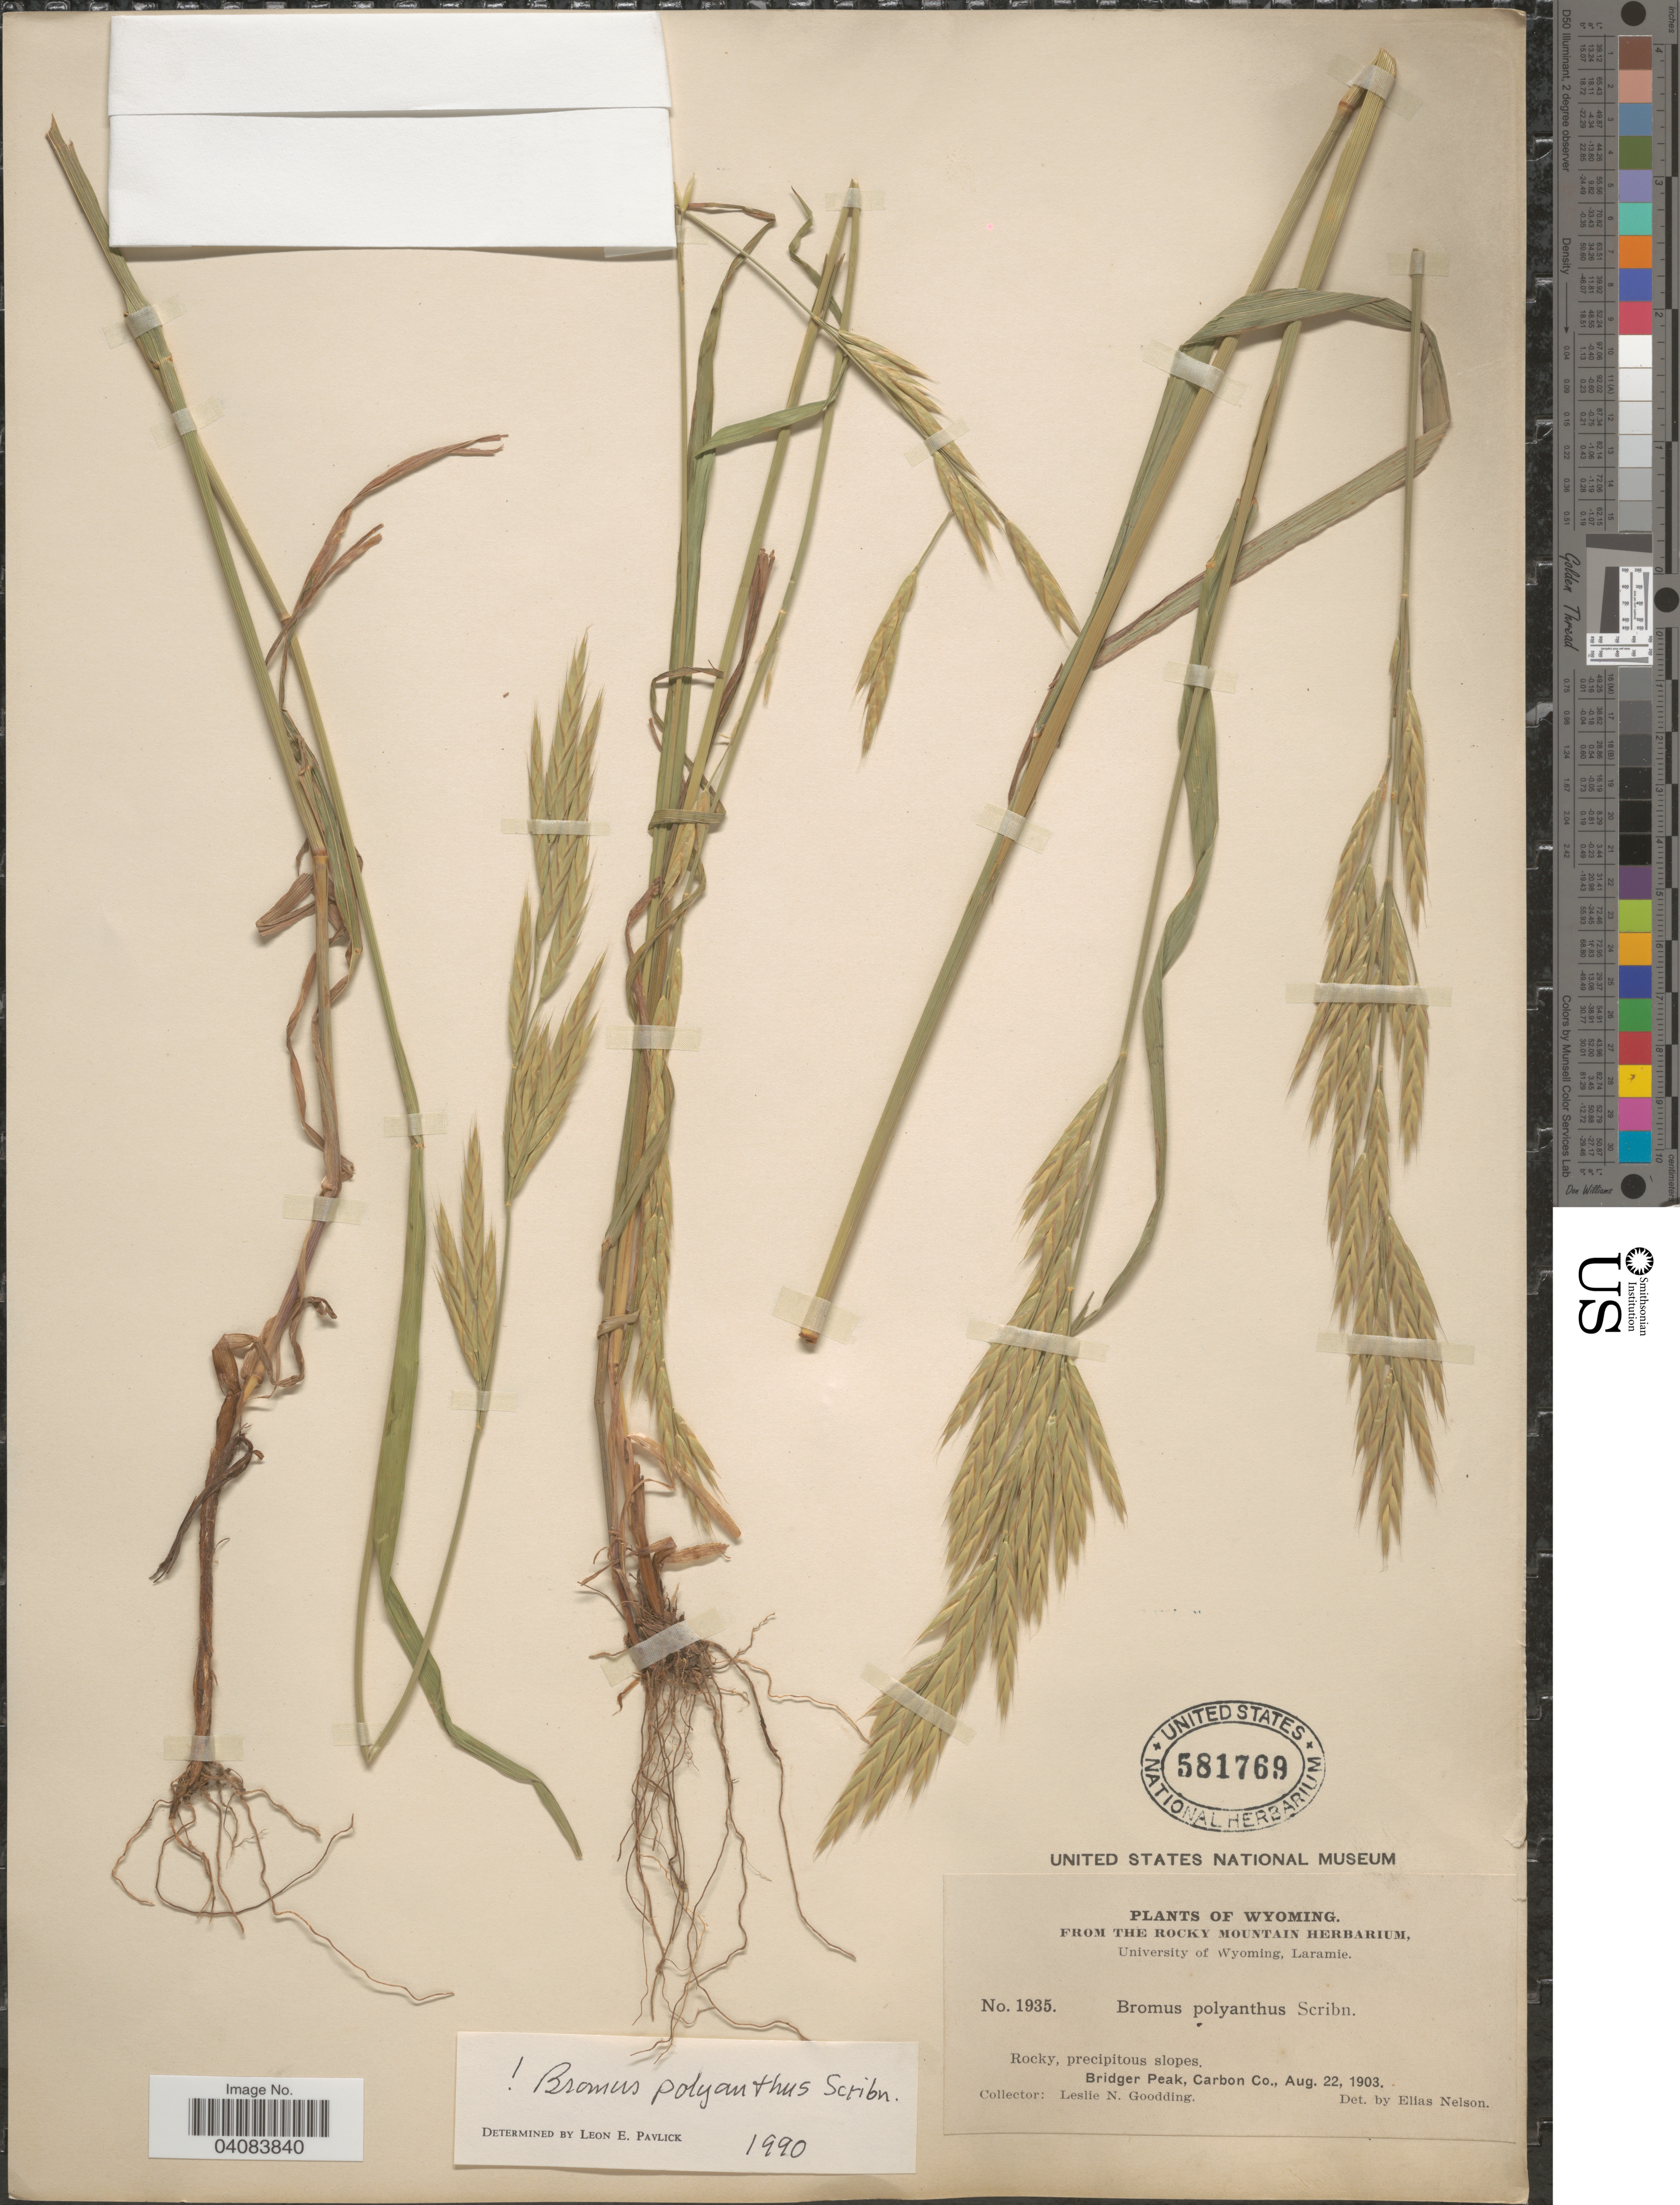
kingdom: Plantae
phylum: Tracheophyta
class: Liliopsida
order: Poales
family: Poaceae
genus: Bromus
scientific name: Bromus polyanthus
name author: Scribn. ex Shear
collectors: L. N. Goodding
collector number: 1935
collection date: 1903-08-22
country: United States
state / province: Wyoming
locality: Rocky, precipitous slopes. Bridger Peak, Carbon Co.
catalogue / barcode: US 581769